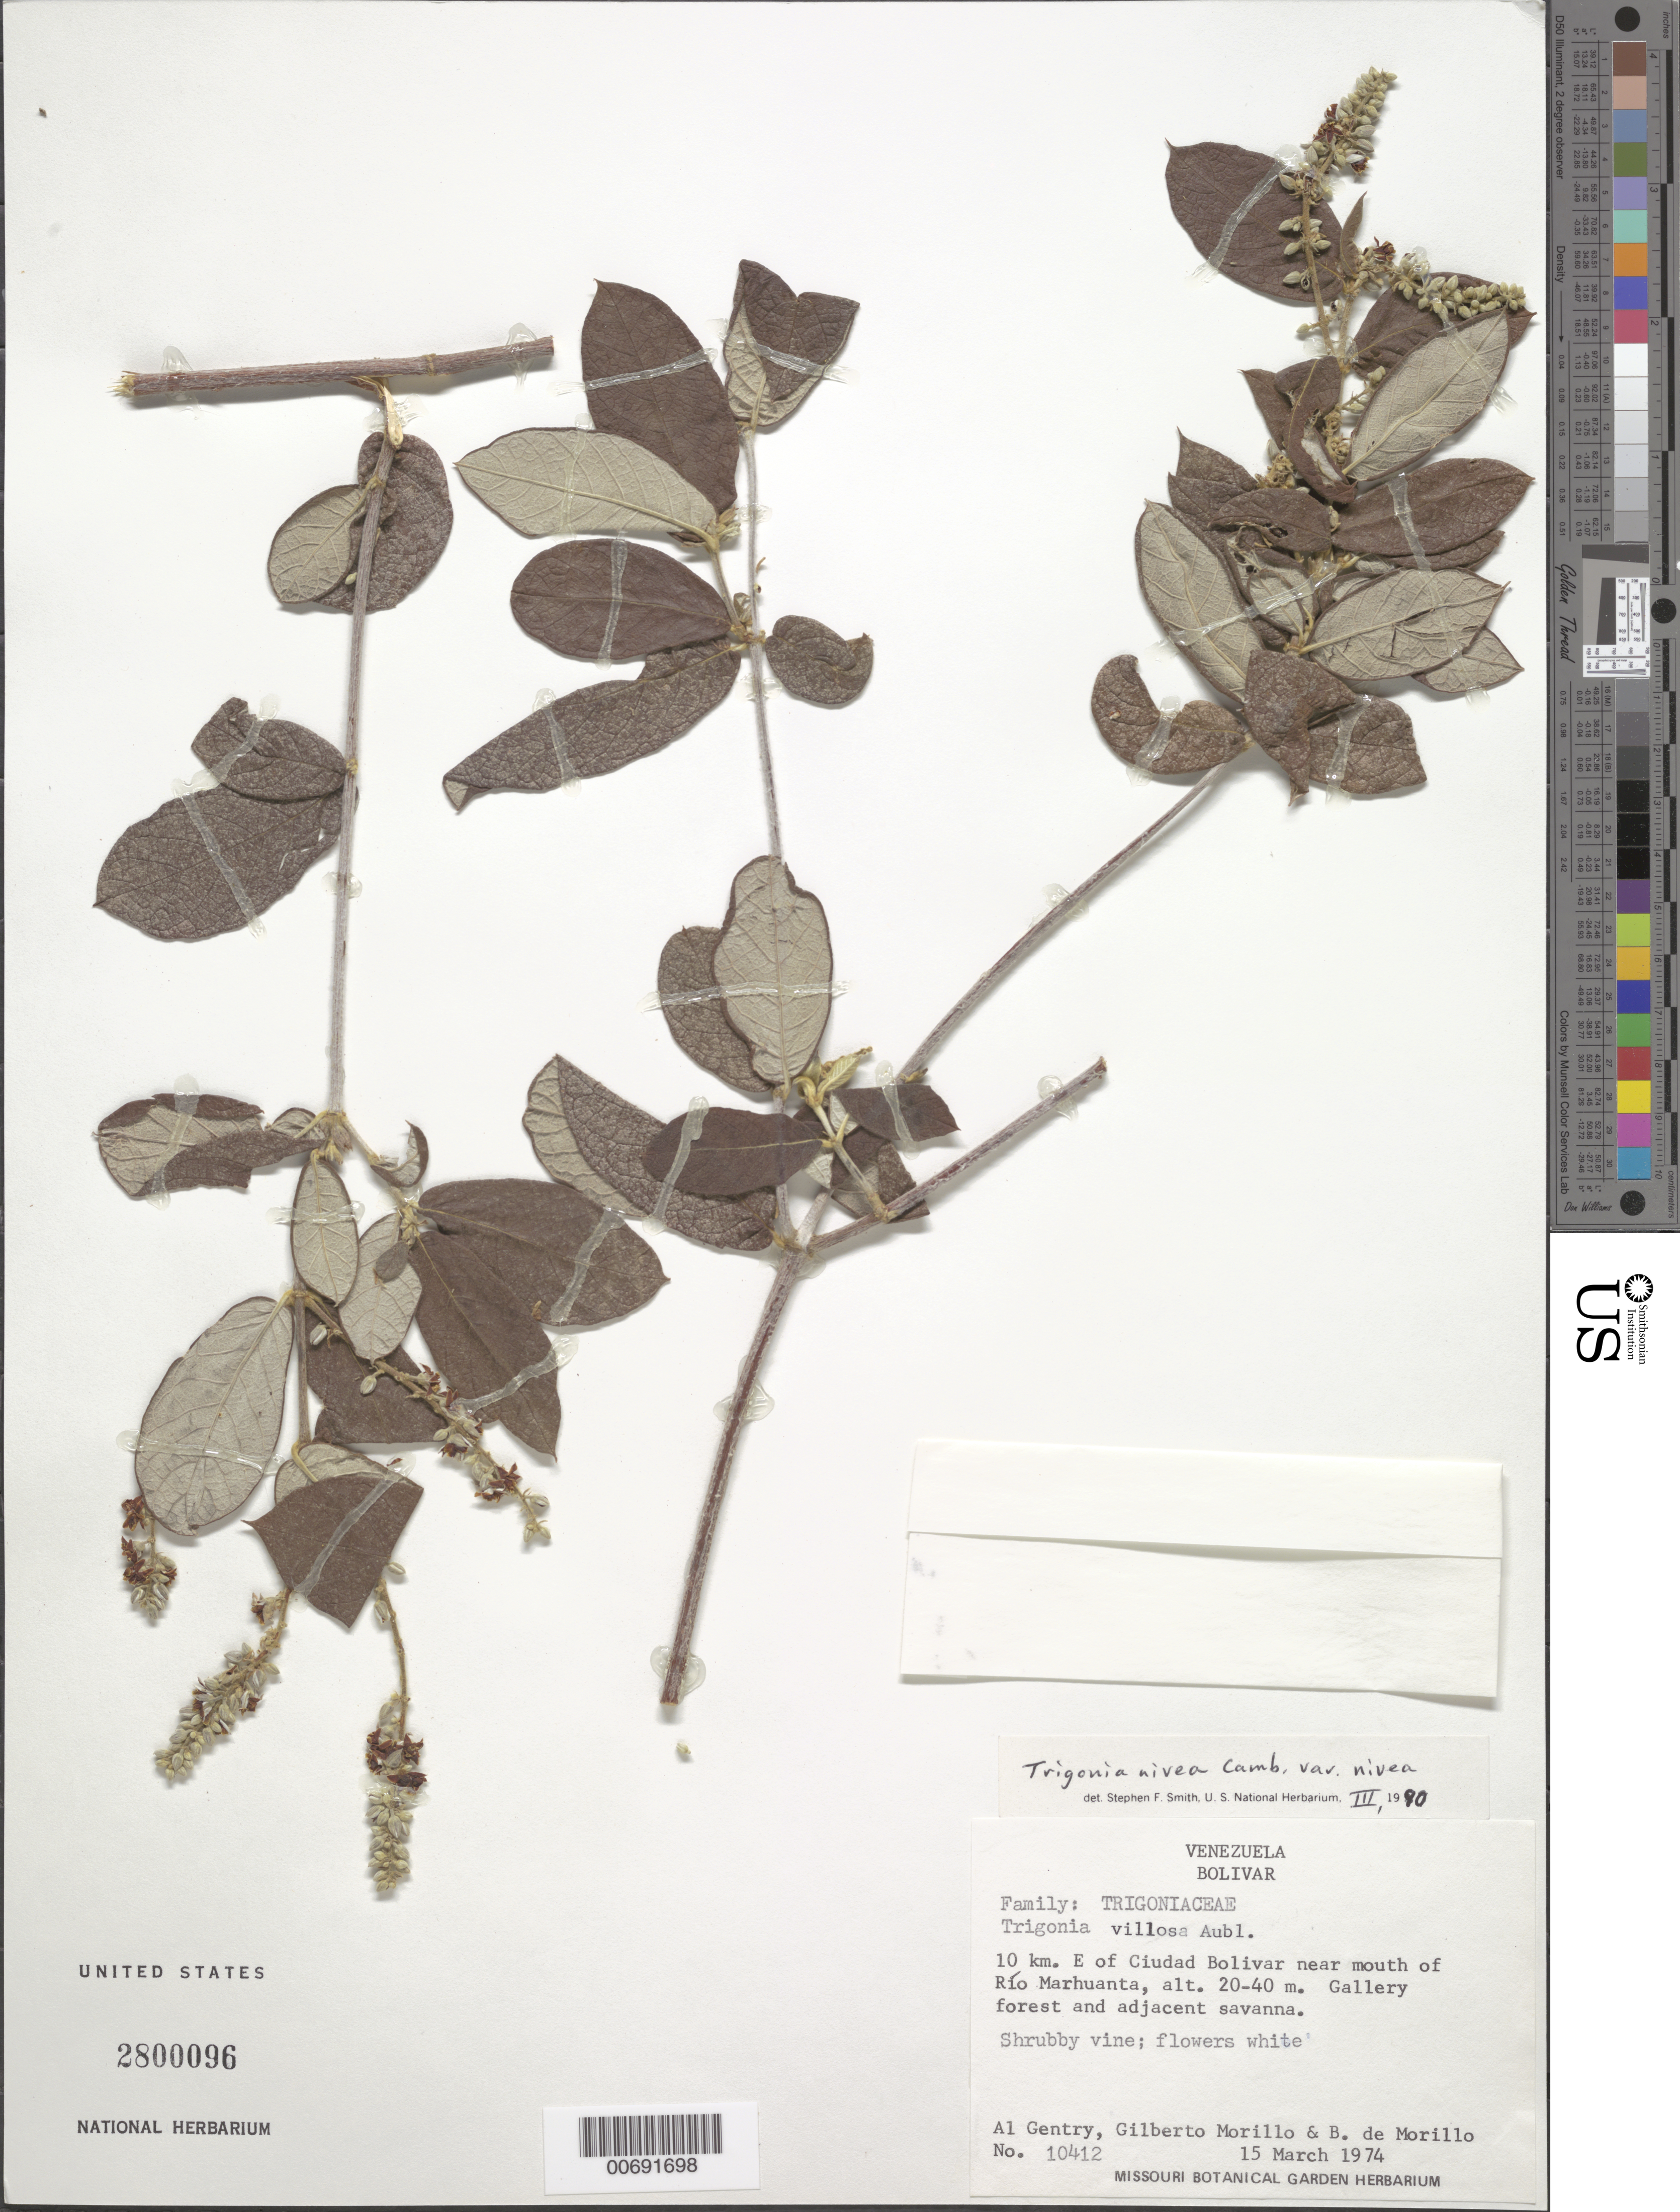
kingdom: Plantae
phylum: Tracheophyta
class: Magnoliopsida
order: Malpighiales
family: Trigoniaceae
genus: Trigonia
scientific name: Trigonia nivea var. nivea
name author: Cambess.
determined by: Smith, Stephen F., (US), NMNH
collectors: A. H. Gentry, G. N. Morillo & B. Morillo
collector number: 10412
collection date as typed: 15-Mar-74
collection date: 1974-03-15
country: Venezuela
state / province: Bolívar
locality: Ciudad Bolívar, 10 km E of; near mouth of Río Marhuanta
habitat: Gallery forest and adjacent savanna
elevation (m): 20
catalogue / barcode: US 2800096